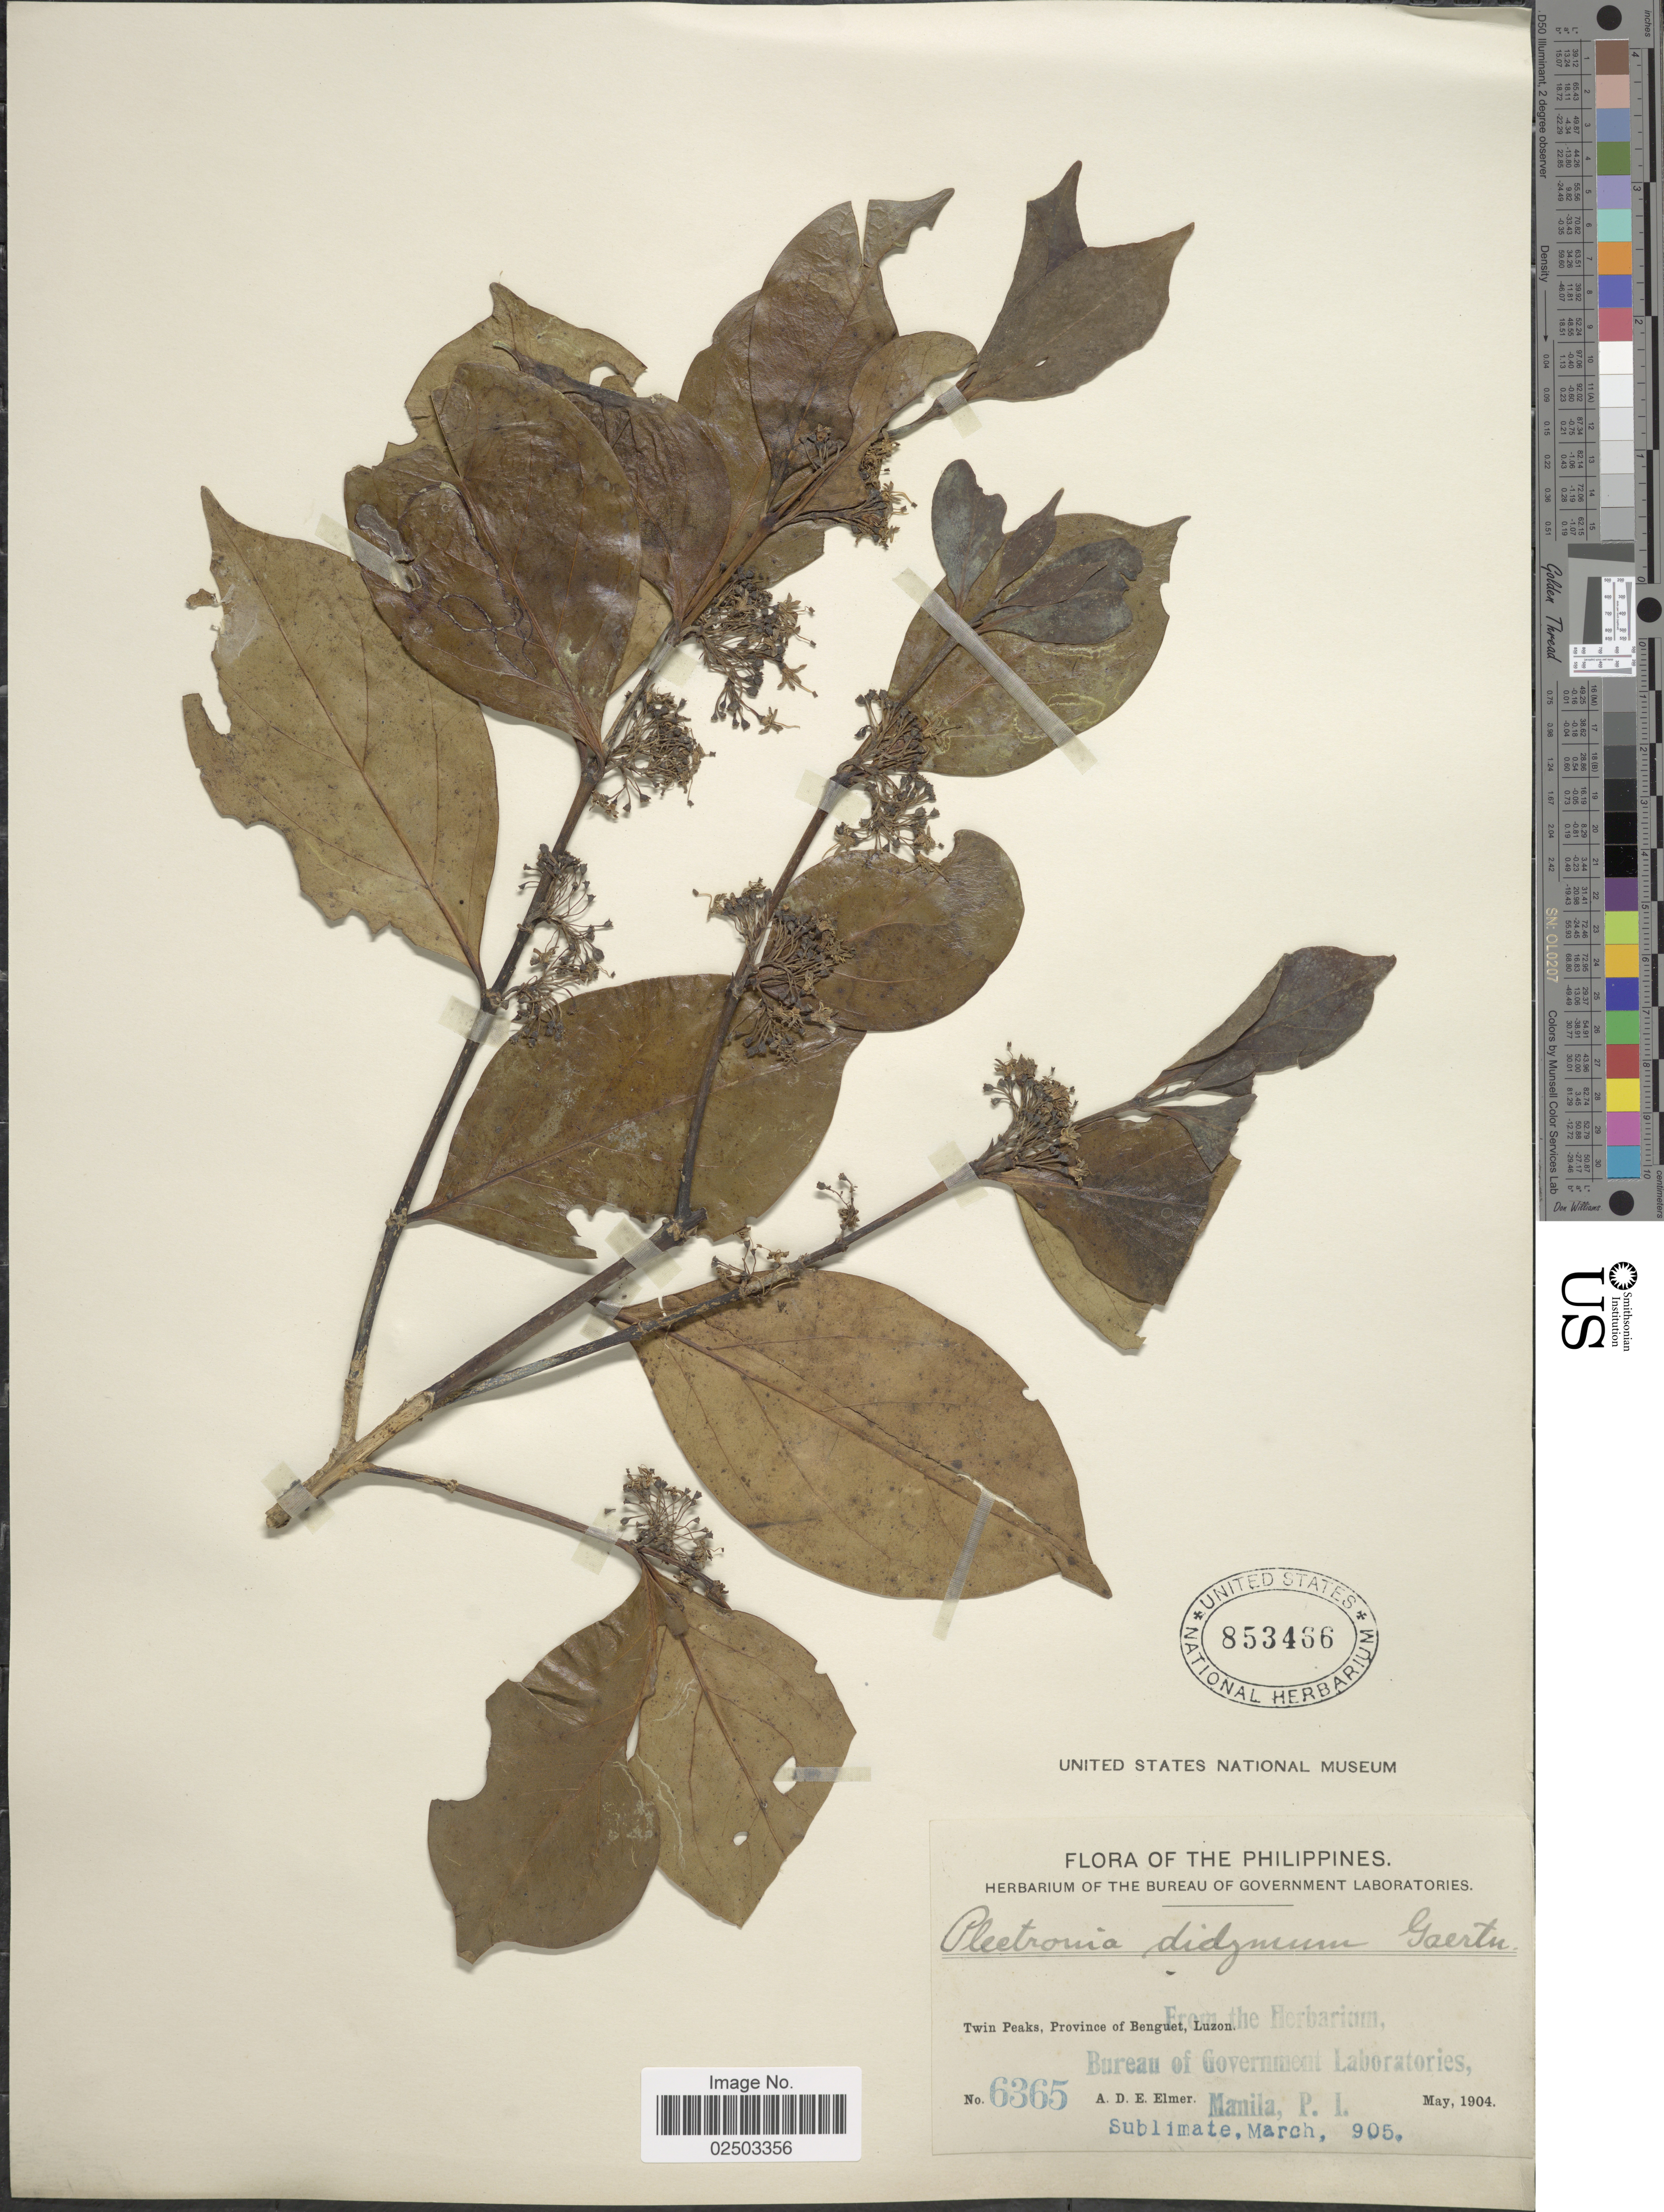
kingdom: Plantae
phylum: Tracheophyta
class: Magnoliopsida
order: Gentianales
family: Rubiaceae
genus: Canthium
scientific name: Canthium dicoccum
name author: (Gaertn.) Merr.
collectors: A. D. E. Elmer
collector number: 6365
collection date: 1904-05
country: Philippines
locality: Twin Peaks, Province of Benguet, Luzon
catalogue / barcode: US 853466